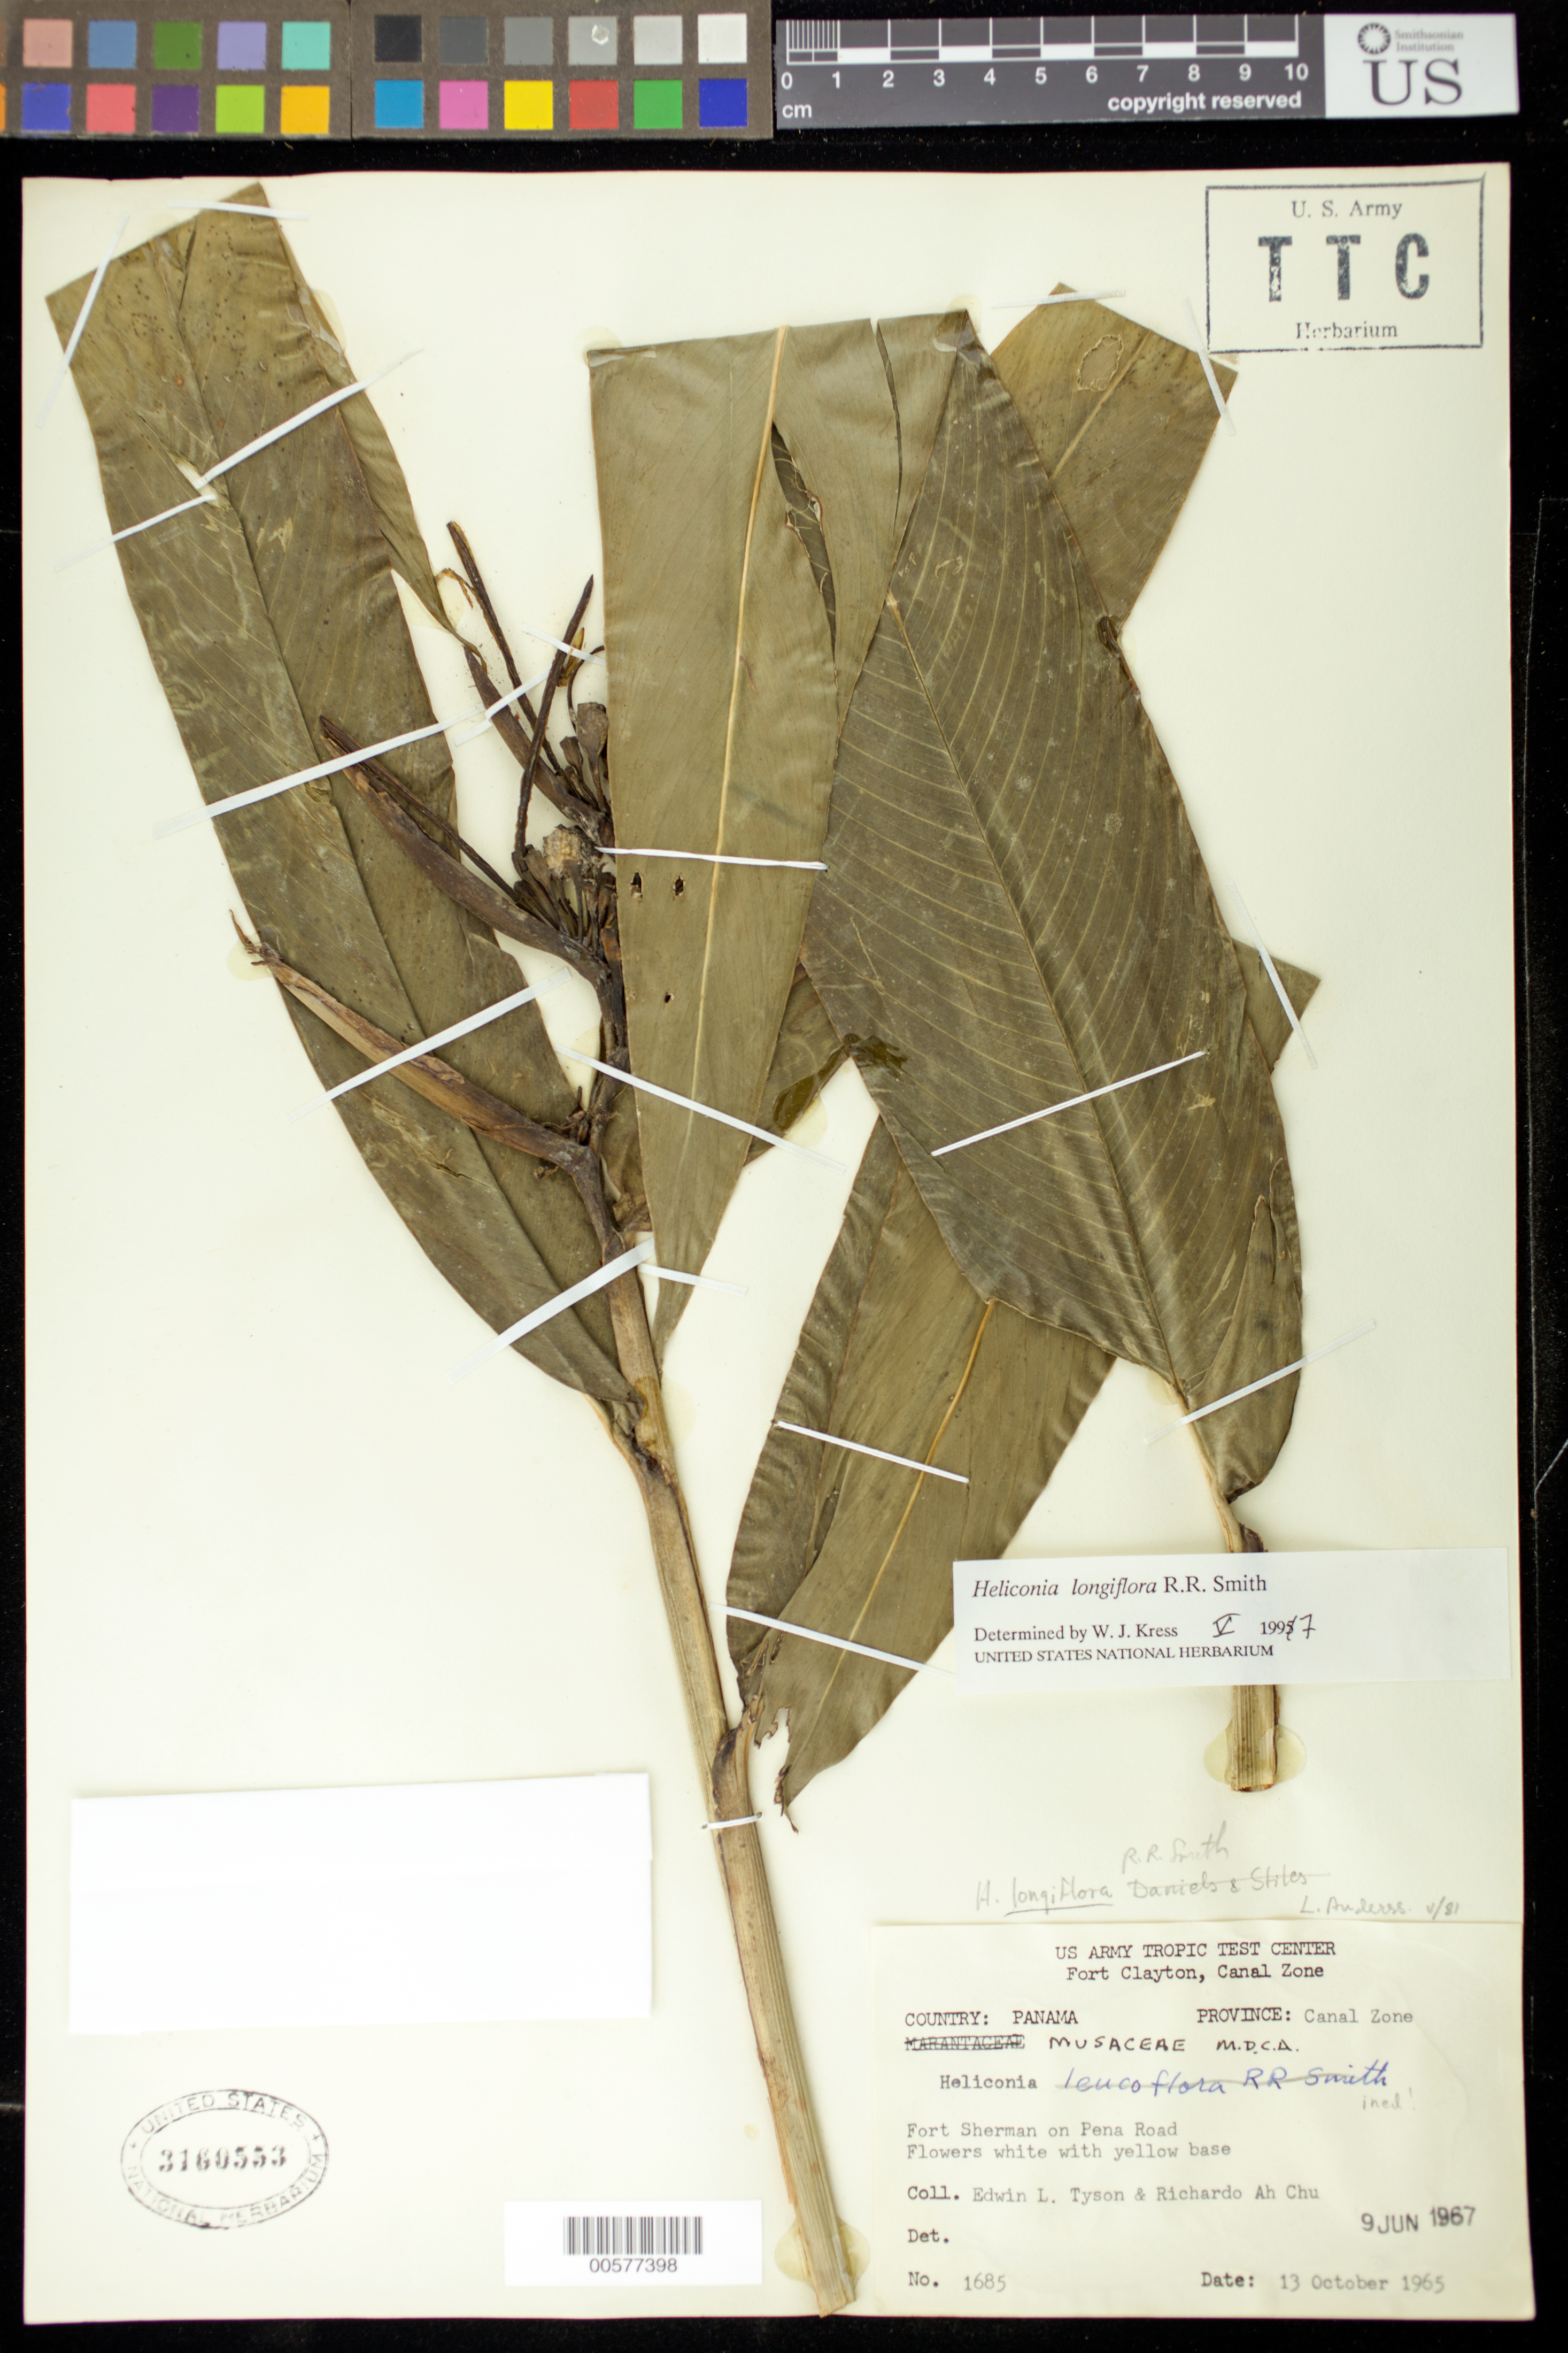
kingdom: Plantae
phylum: Tracheophyta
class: Liliopsida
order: Zingiberales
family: Heliconiaceae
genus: Heliconia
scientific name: Heliconia longiflora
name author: R.R. Sm.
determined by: Andersson, [Bengt] Lennart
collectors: E. L. Tyson & R. Ah Chu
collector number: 1685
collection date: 1965-10-13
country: Panama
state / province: Colón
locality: Fort Sherman on Pena Road. Fort Clayton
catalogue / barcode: US 3160553